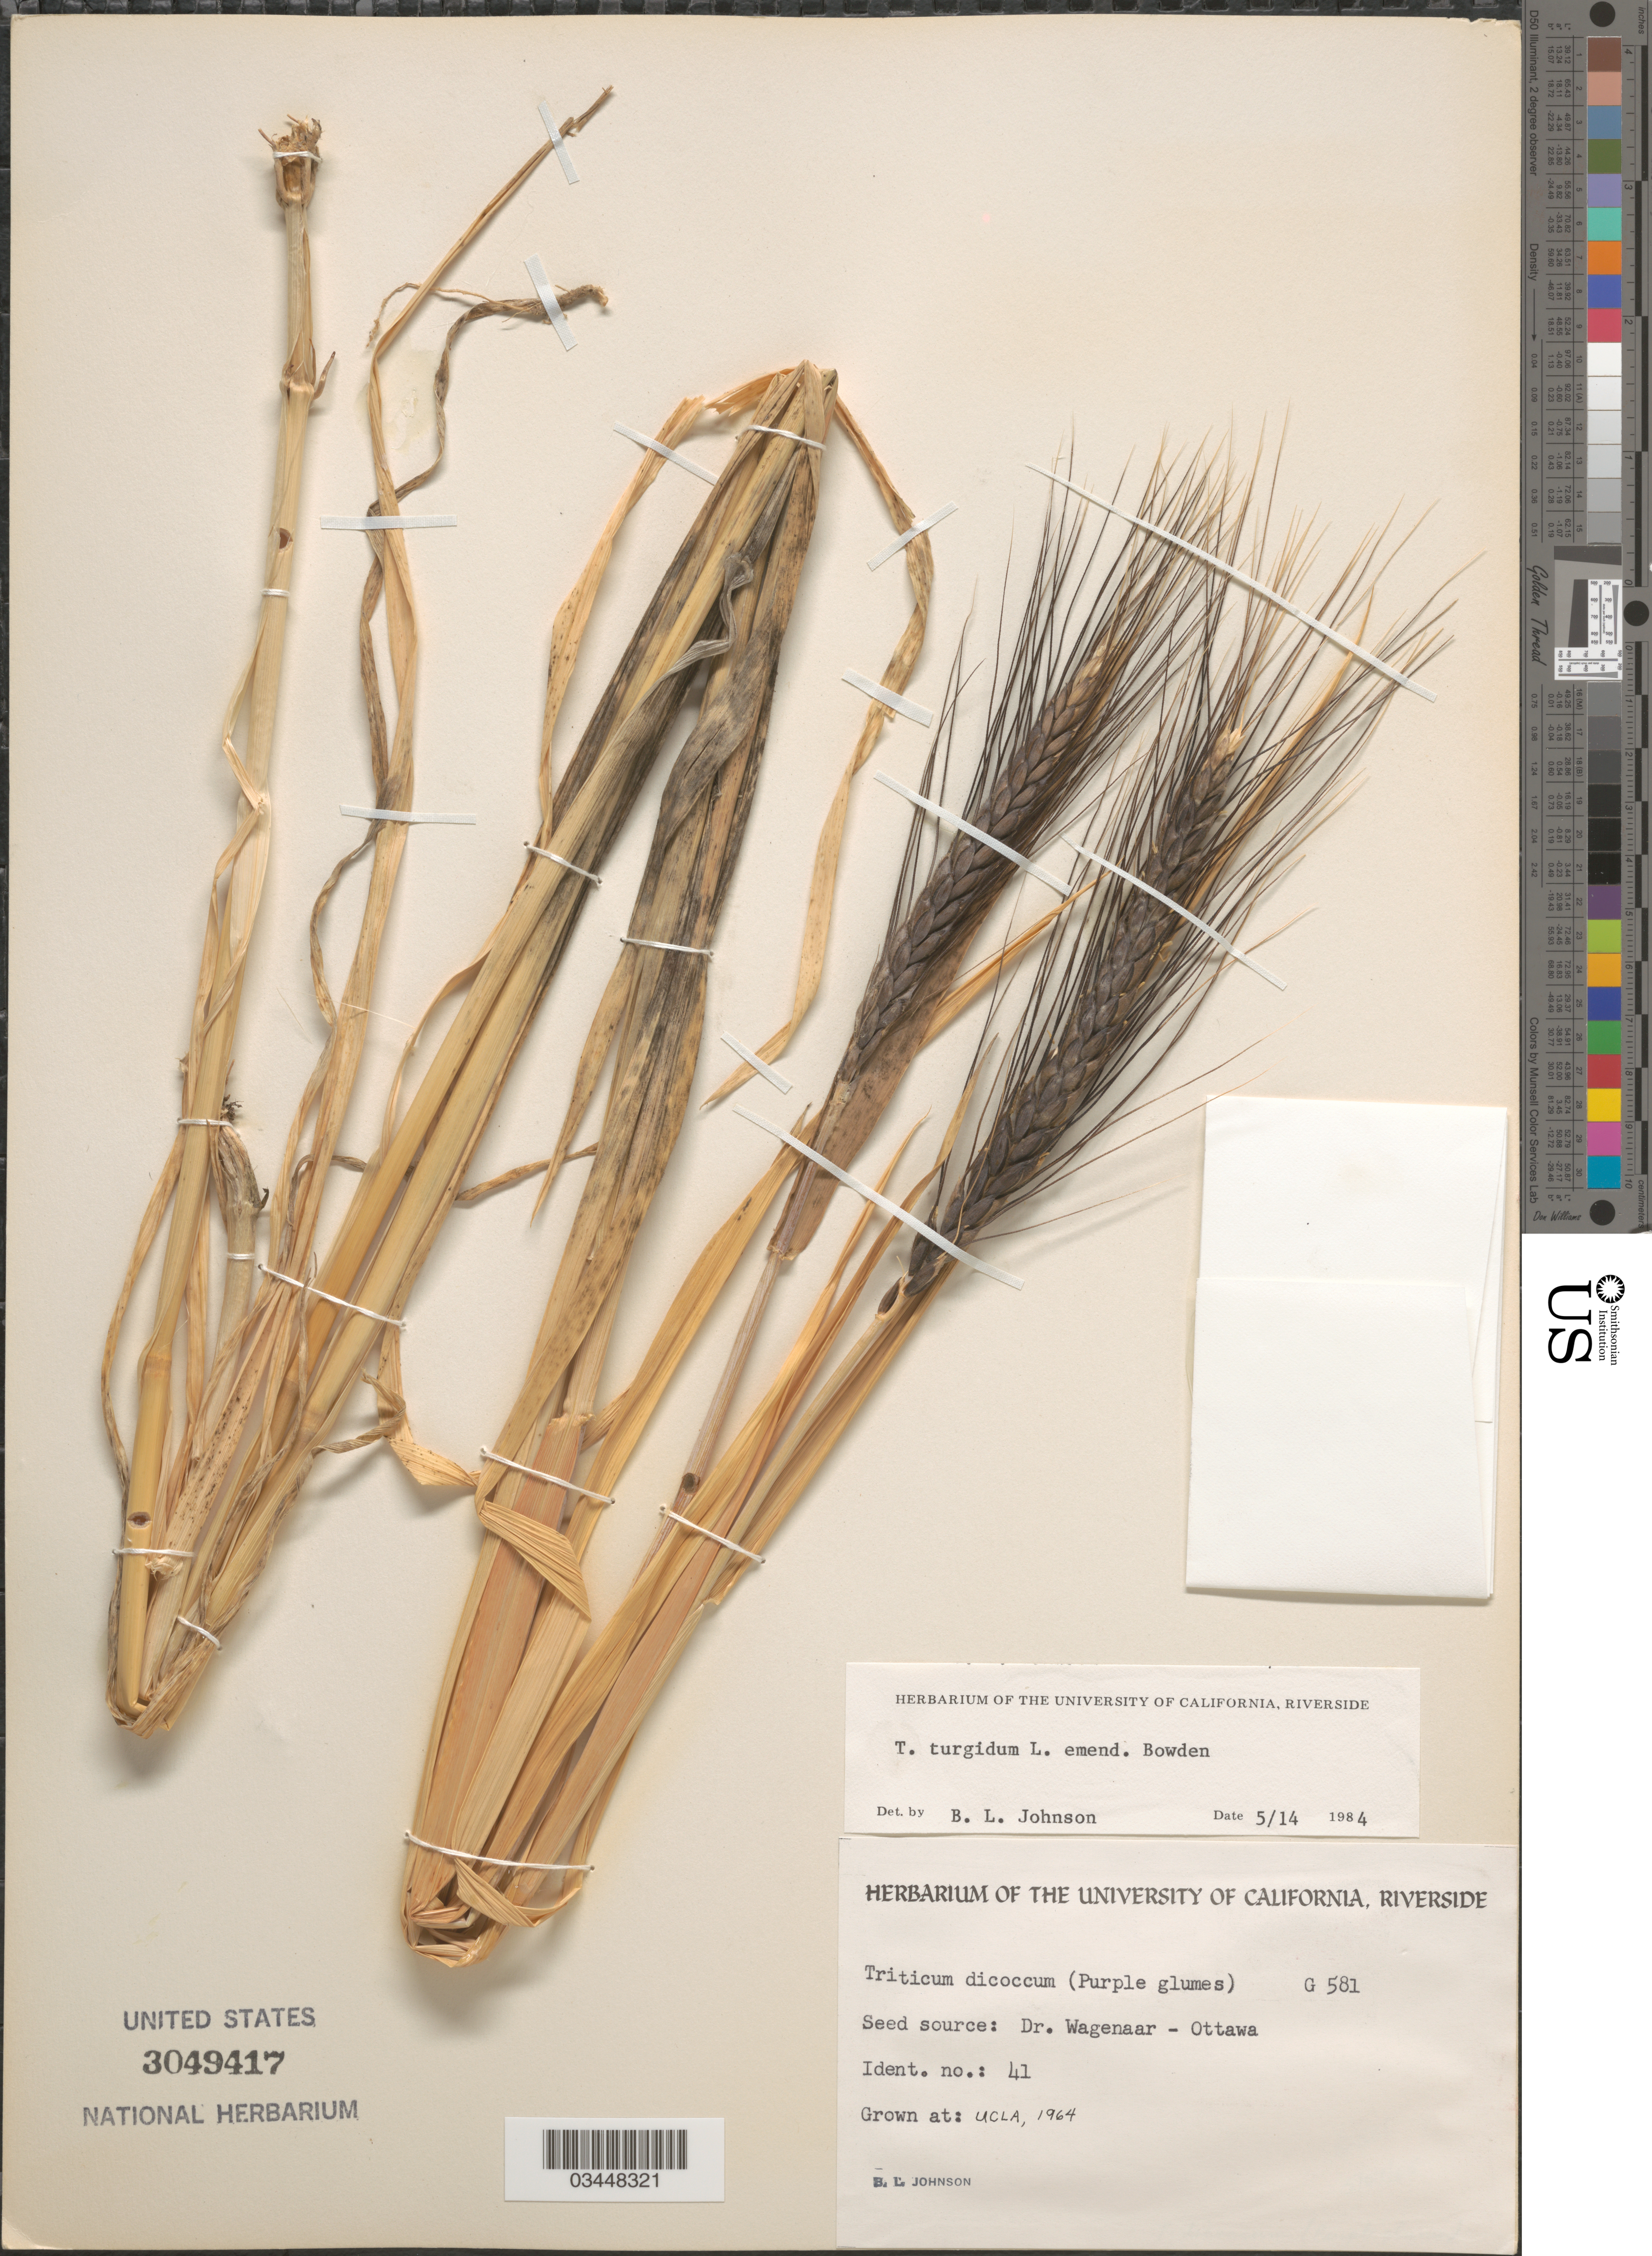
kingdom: Plantae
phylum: Tracheophyta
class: Liliopsida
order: Poales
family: Poaceae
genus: Triticum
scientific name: Triticum turgidum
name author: L.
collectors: B. Johnson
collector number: G581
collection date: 1964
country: United States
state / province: California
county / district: Los Angeles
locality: UCLA.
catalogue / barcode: US 3049417